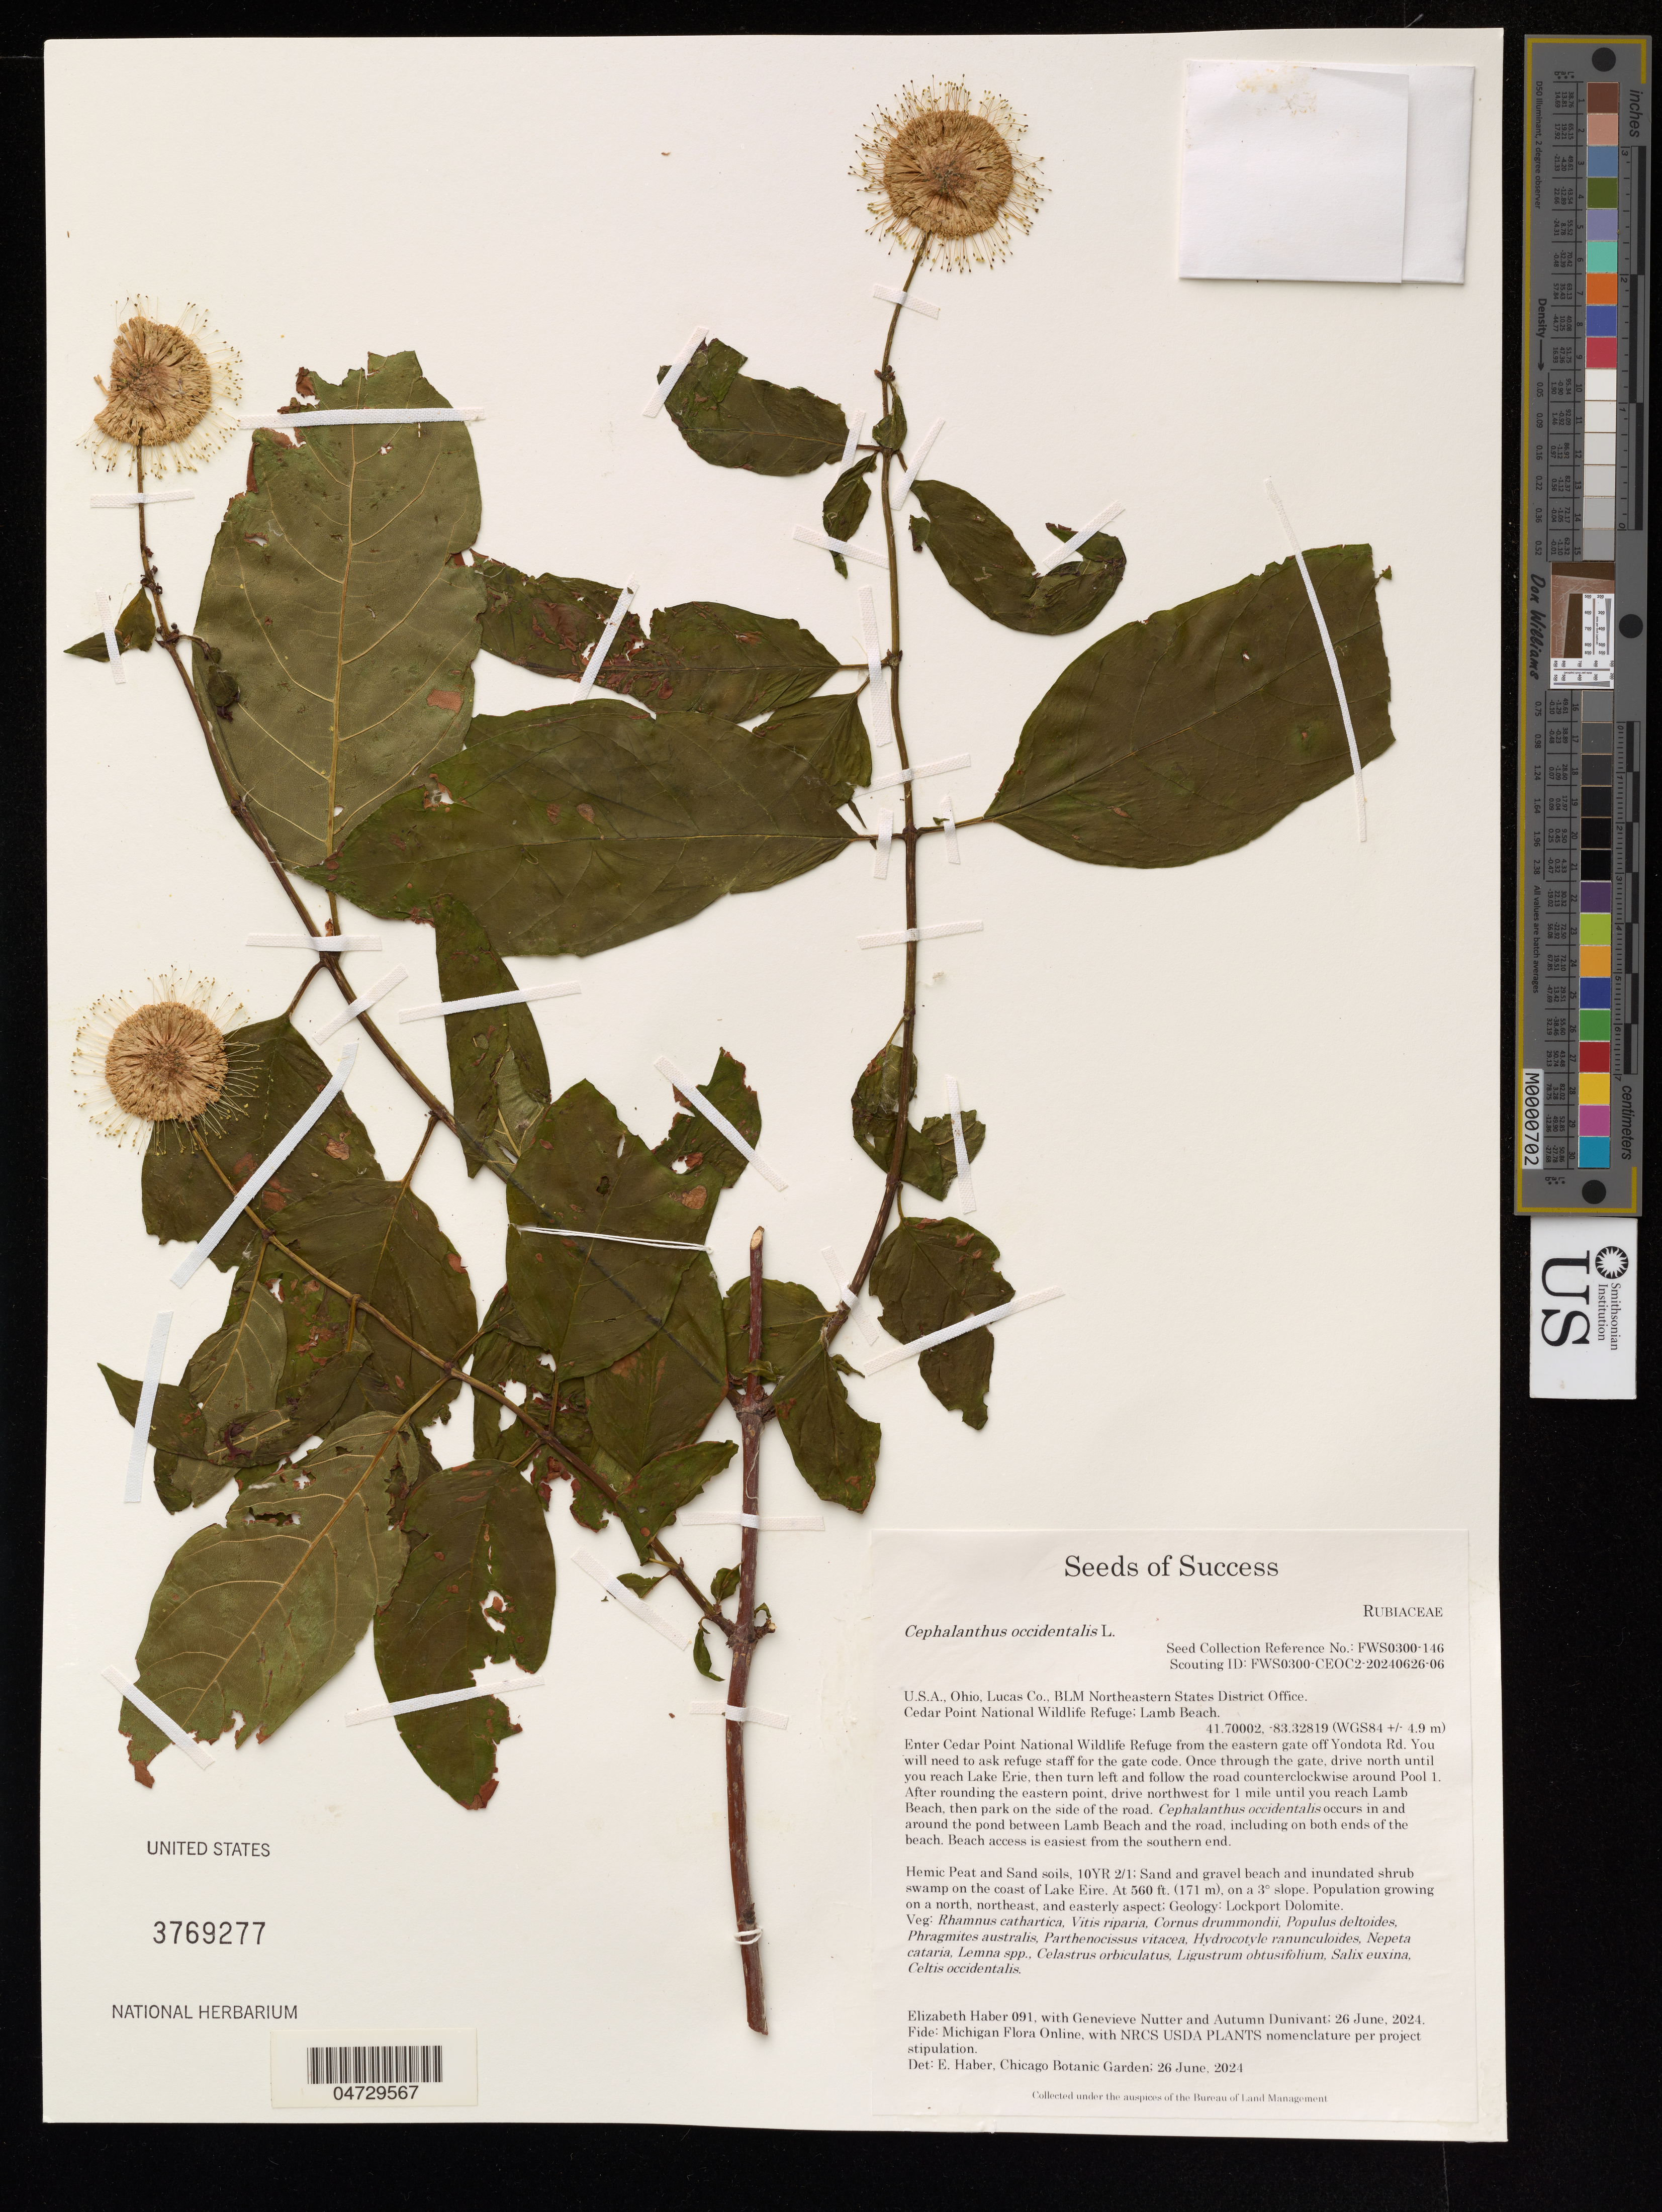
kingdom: Plantae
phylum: Tracheophyta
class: Magnoliopsida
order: Gentianales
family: Rubiaceae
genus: Cephalanthus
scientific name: Cephalanthus occidentalis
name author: L.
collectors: E. Haber, G. Nutter & A. Dunivant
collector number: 091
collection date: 2024-06-26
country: United States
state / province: Ohio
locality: Lucas Co., BLM Northeastern States District Office. Cedar Point National Wildlife Refuge; Lamb Beach. Enter Cedar Point National Wildlife Refuge from the eastern gate off Yondota Rd. You will need to ask refuge staff for the gate code. Once through the gate, drive north until you reach Lake Erie, then turn left and follow the road counterclockwise around Pool 1. After rounding the eastern point, drive northwest for 1 mile until you reach Lamb Beach, then park on the side of the road. Cephalanthus occidentalis occurs in and around the pond between Lamb Beach and the road, including on both ends of the beach. Beach access is easiest from the southern end.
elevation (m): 171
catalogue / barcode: US 3769277